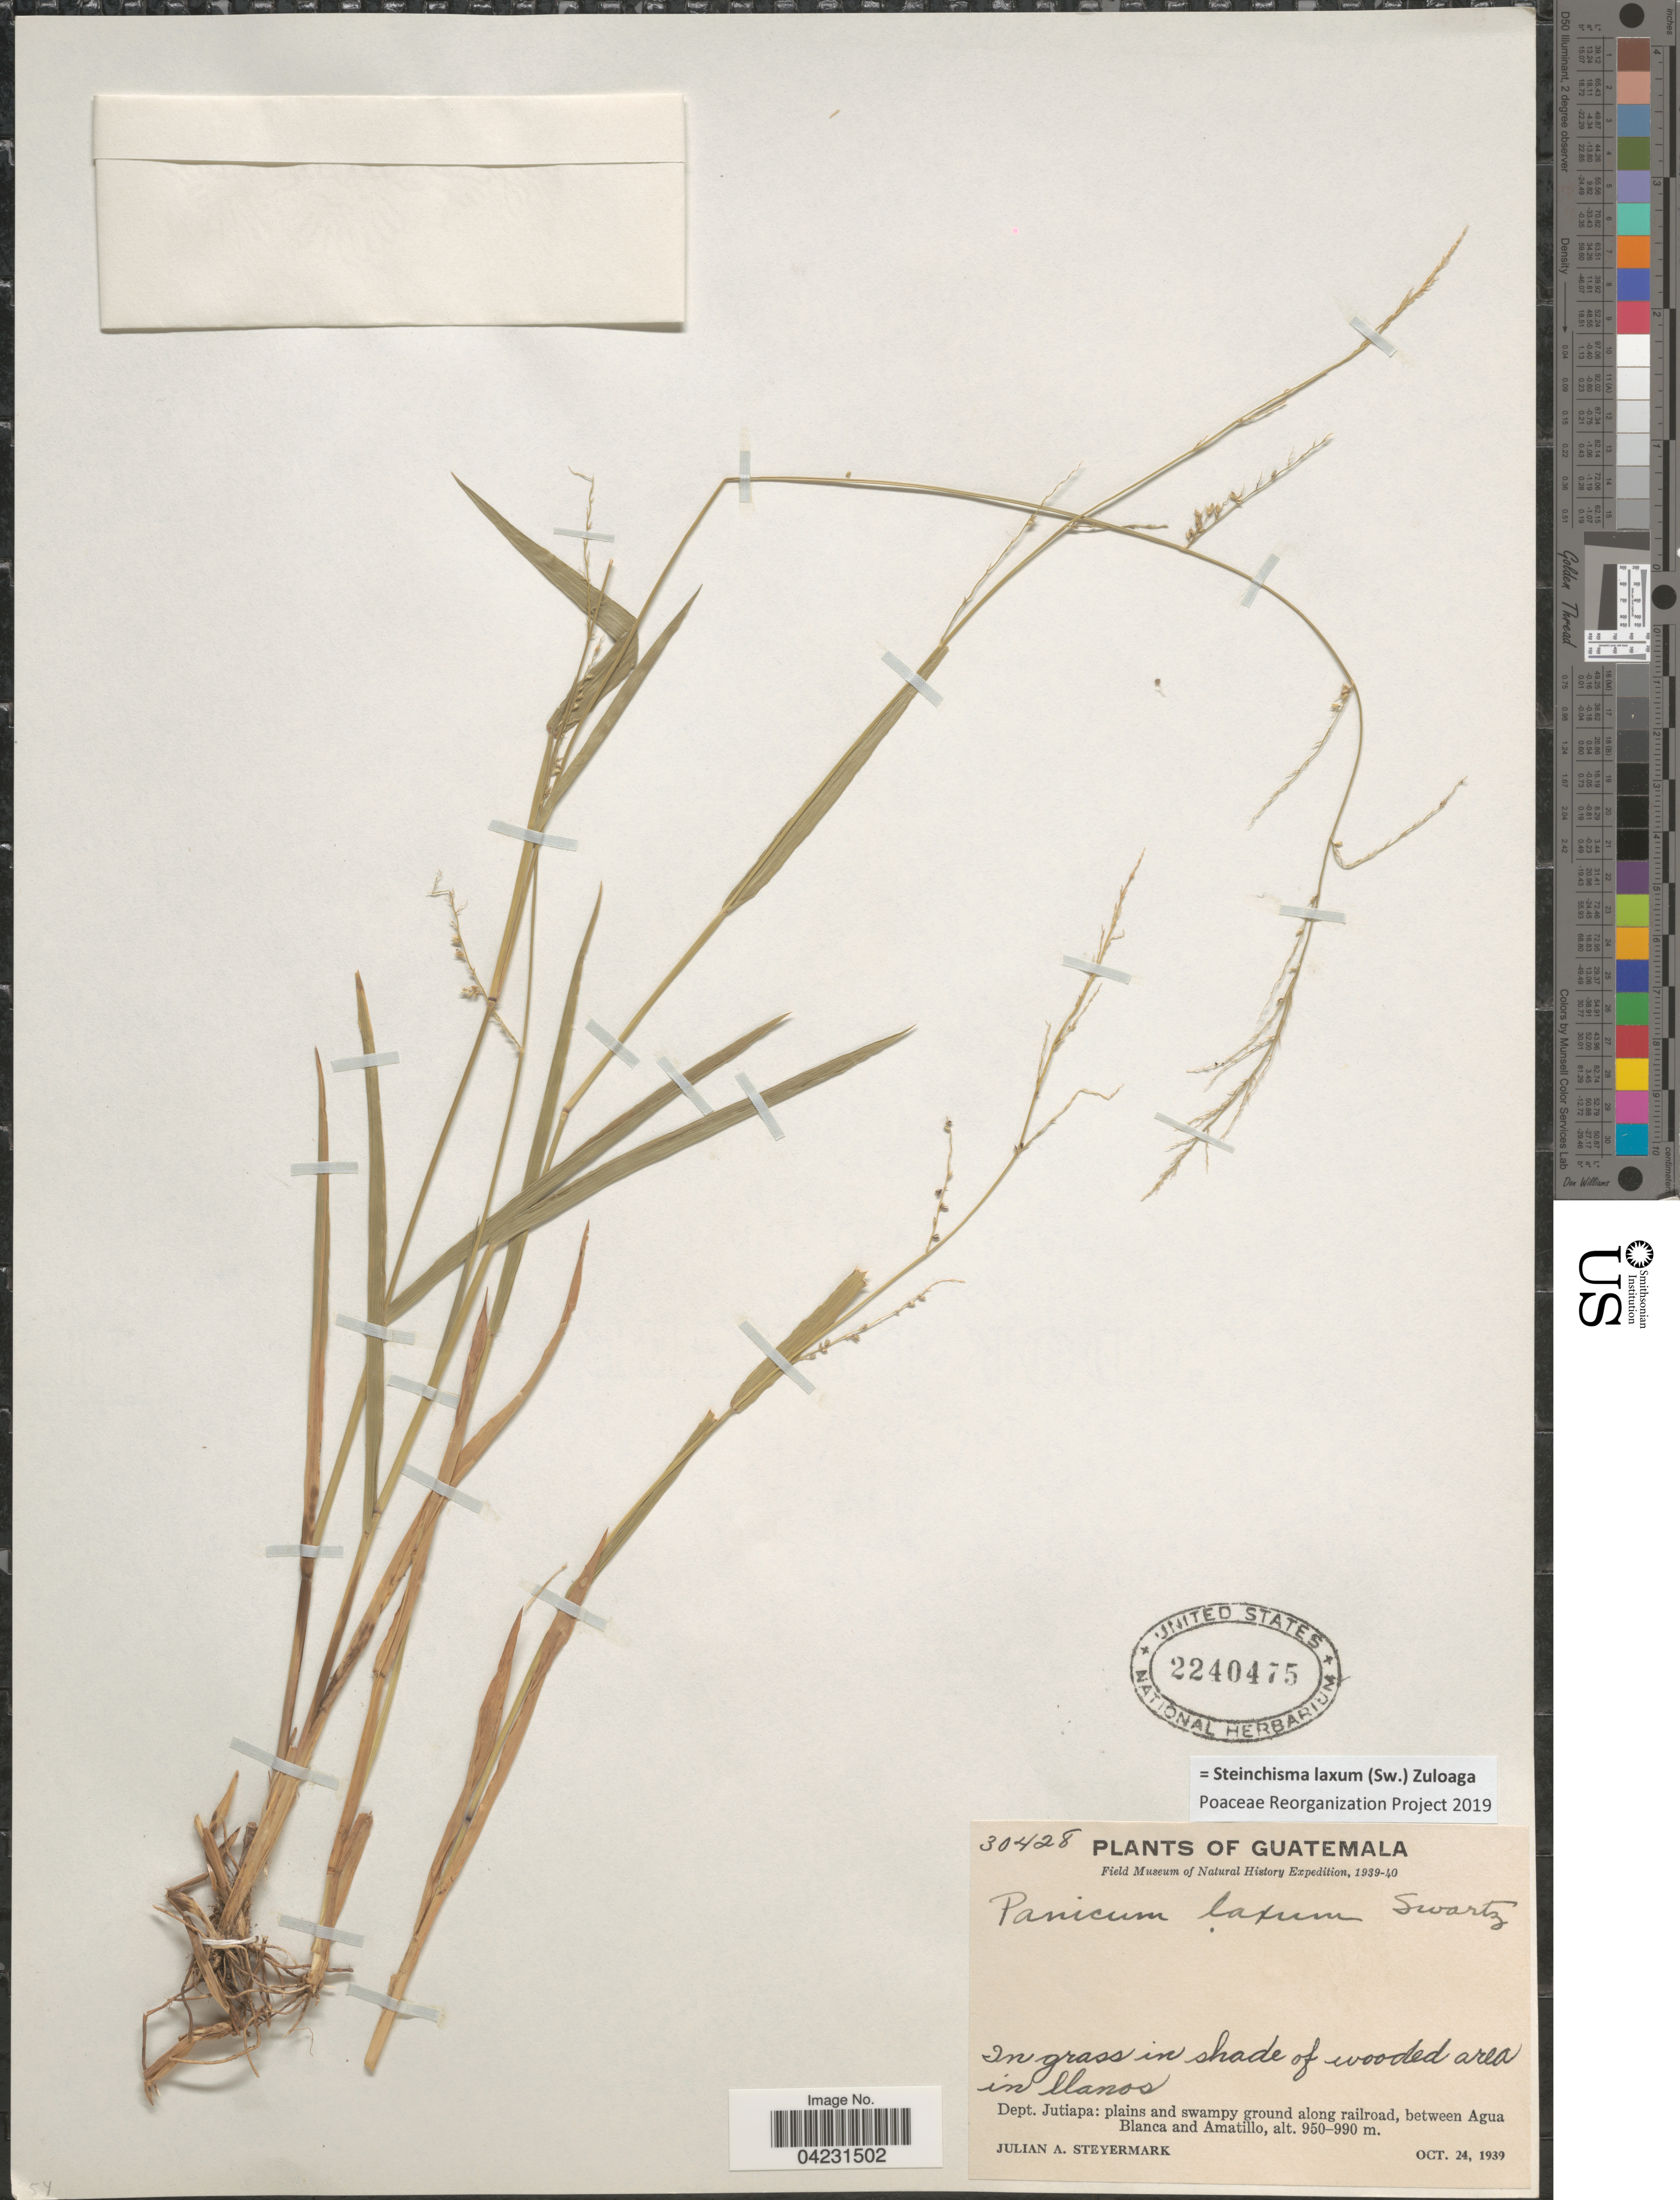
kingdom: Plantae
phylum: Tracheophyta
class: Liliopsida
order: Poales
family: Poaceae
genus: Steinchisma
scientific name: Steinchisma laxum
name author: (Sw.) Zuloaga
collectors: J. Steyermark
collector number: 30428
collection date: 1939-10-24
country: Guatemala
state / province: Jutiapa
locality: Field Museum of Natural History Expedition, 1939-40. Dept. Jutiapa: plains and swampy along railroadm between Agua Blanca and Amatillo.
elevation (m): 950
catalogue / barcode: US 2240475